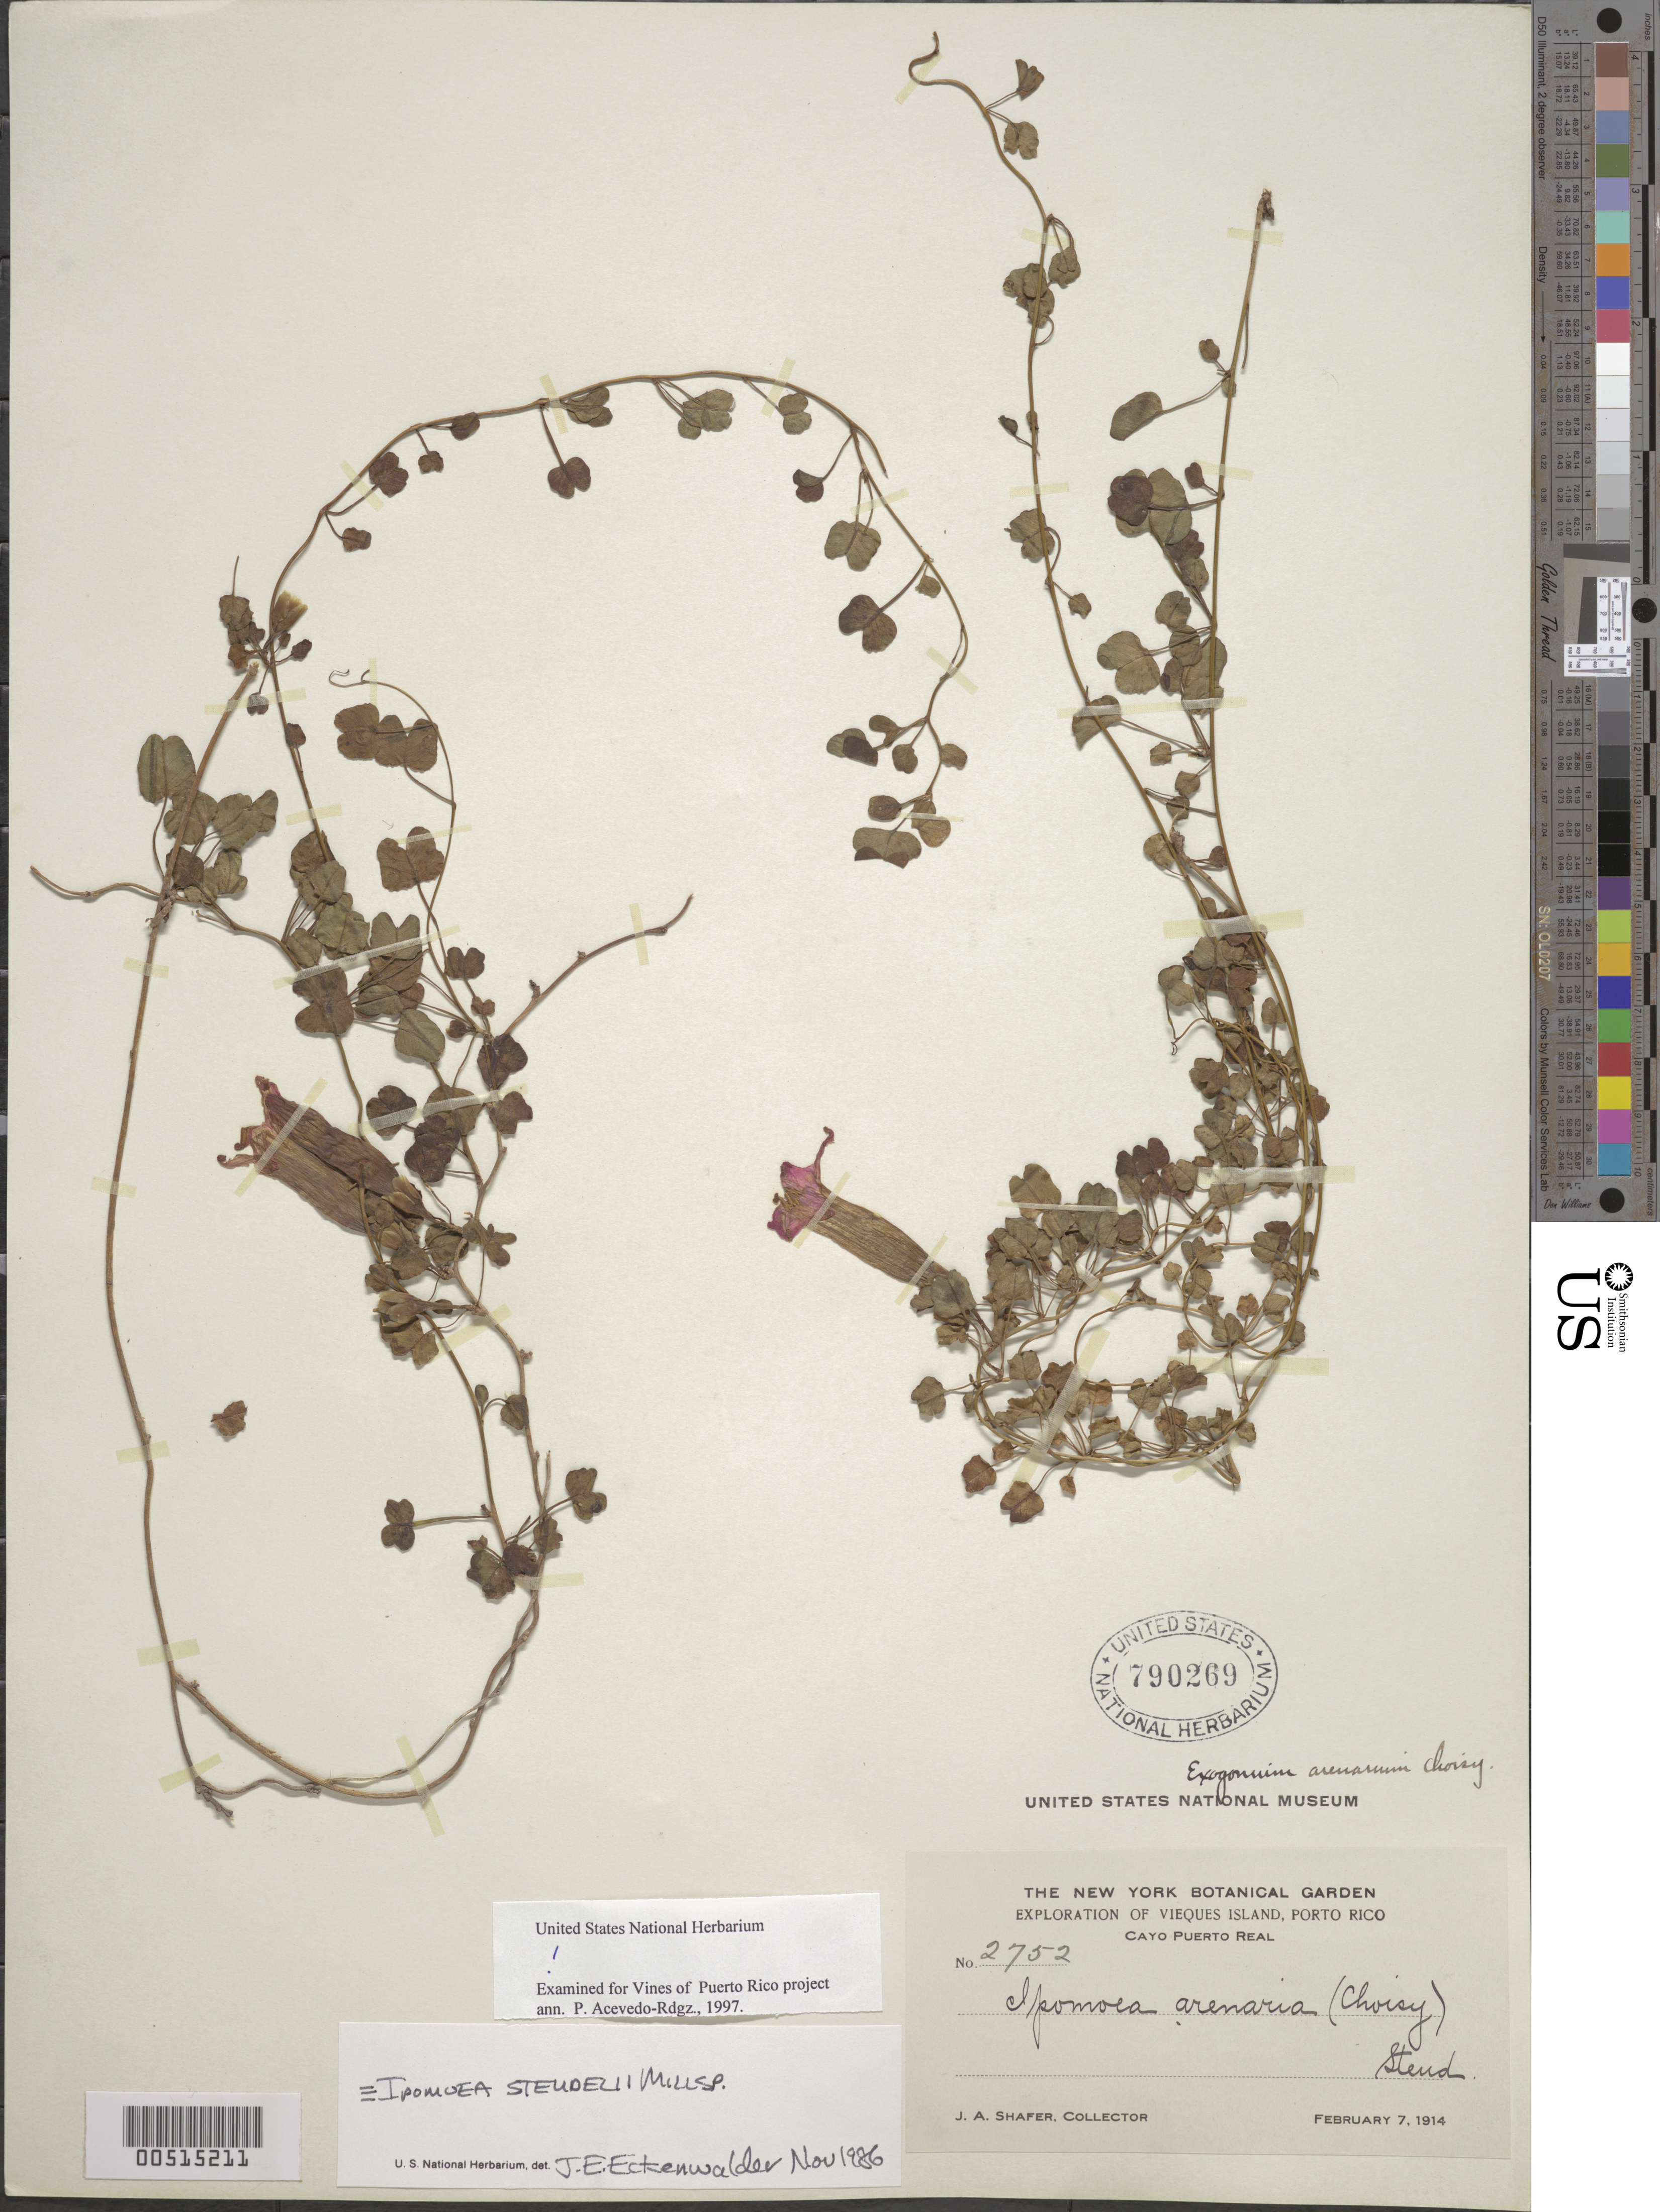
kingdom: Plantae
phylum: Tracheophyta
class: Magnoliopsida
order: Solanales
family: Convolvulaceae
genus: Ipomoea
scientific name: Ipomoea steudelii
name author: Millsp.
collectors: J. A. Shafer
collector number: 2752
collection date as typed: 07 Feb 1914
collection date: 1914-02-07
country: Puerto Rico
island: Greater Antilles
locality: Vieques Island: Cayo Puerto Real.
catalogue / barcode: US 790269